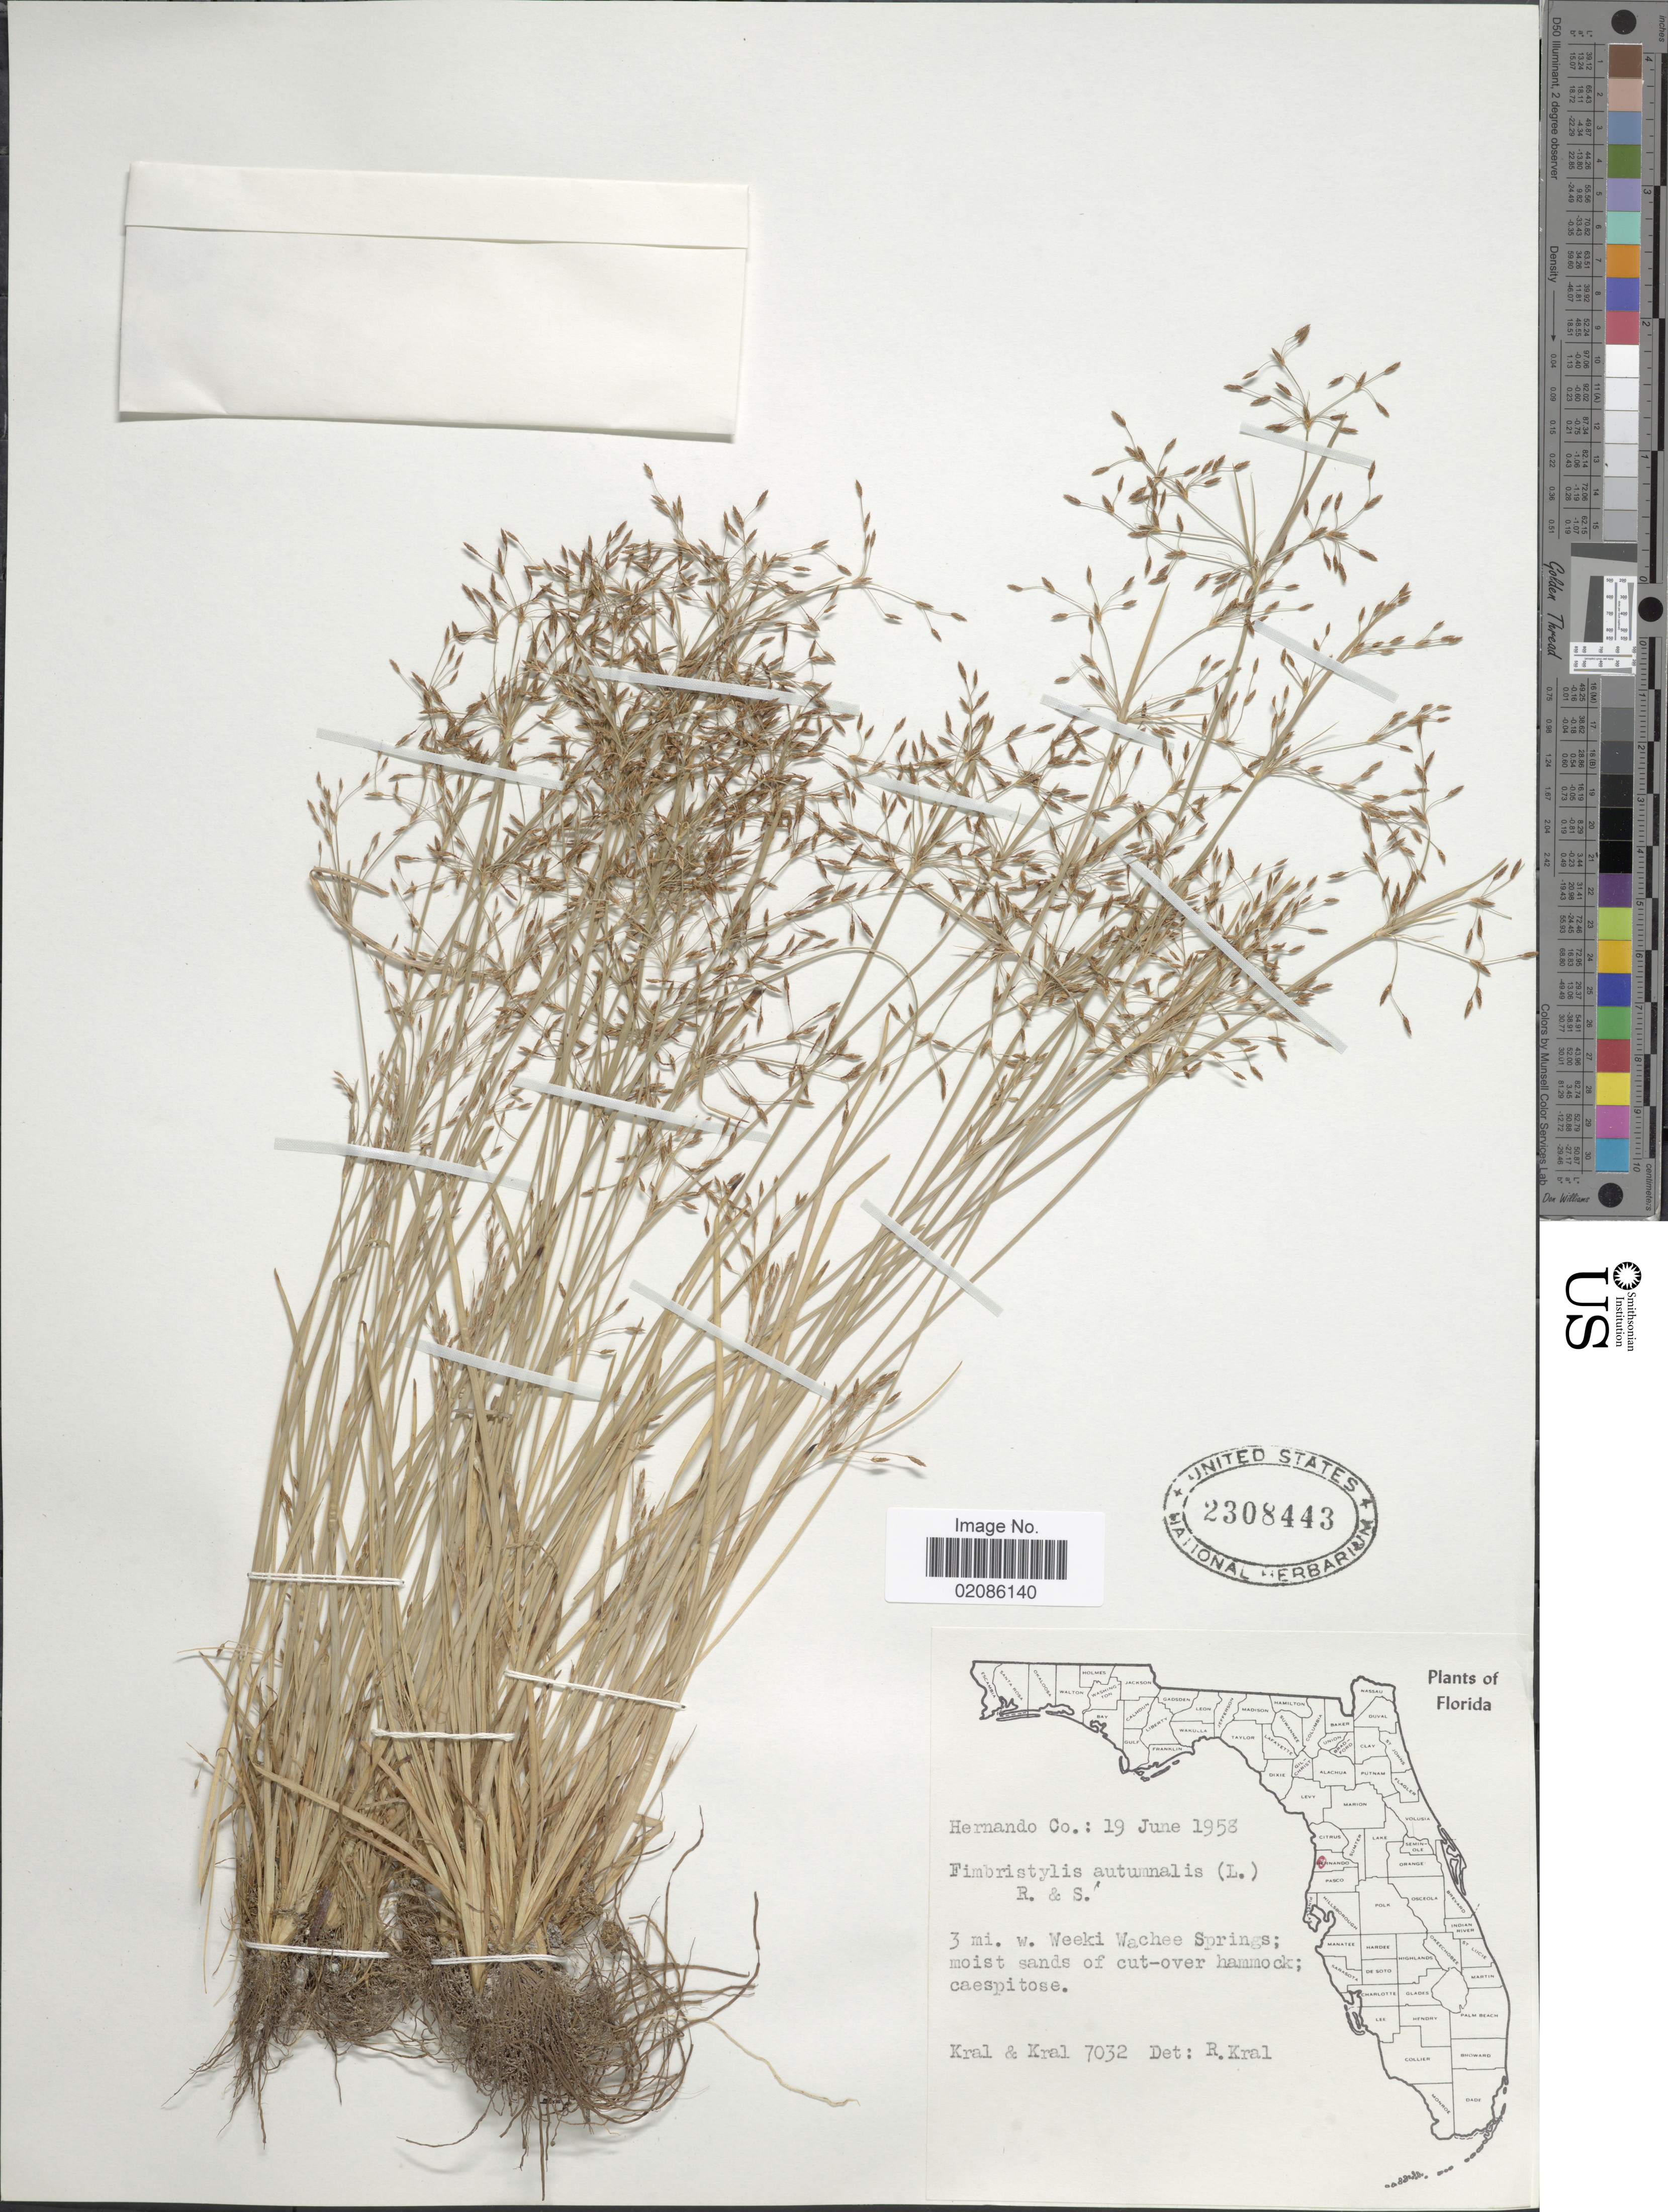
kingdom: Plantae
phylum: Tracheophyta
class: Liliopsida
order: Poales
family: Cyperaceae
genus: Fimbristylis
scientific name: Fimbristylis autumnalis (L.) Roem. & Schult.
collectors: -- Kral & -- Kral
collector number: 7032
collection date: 1958-06-19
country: United States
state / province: Florida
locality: Hernando Co. 3 mi. w. Weeki Wachee Springs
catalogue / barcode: US 2308443